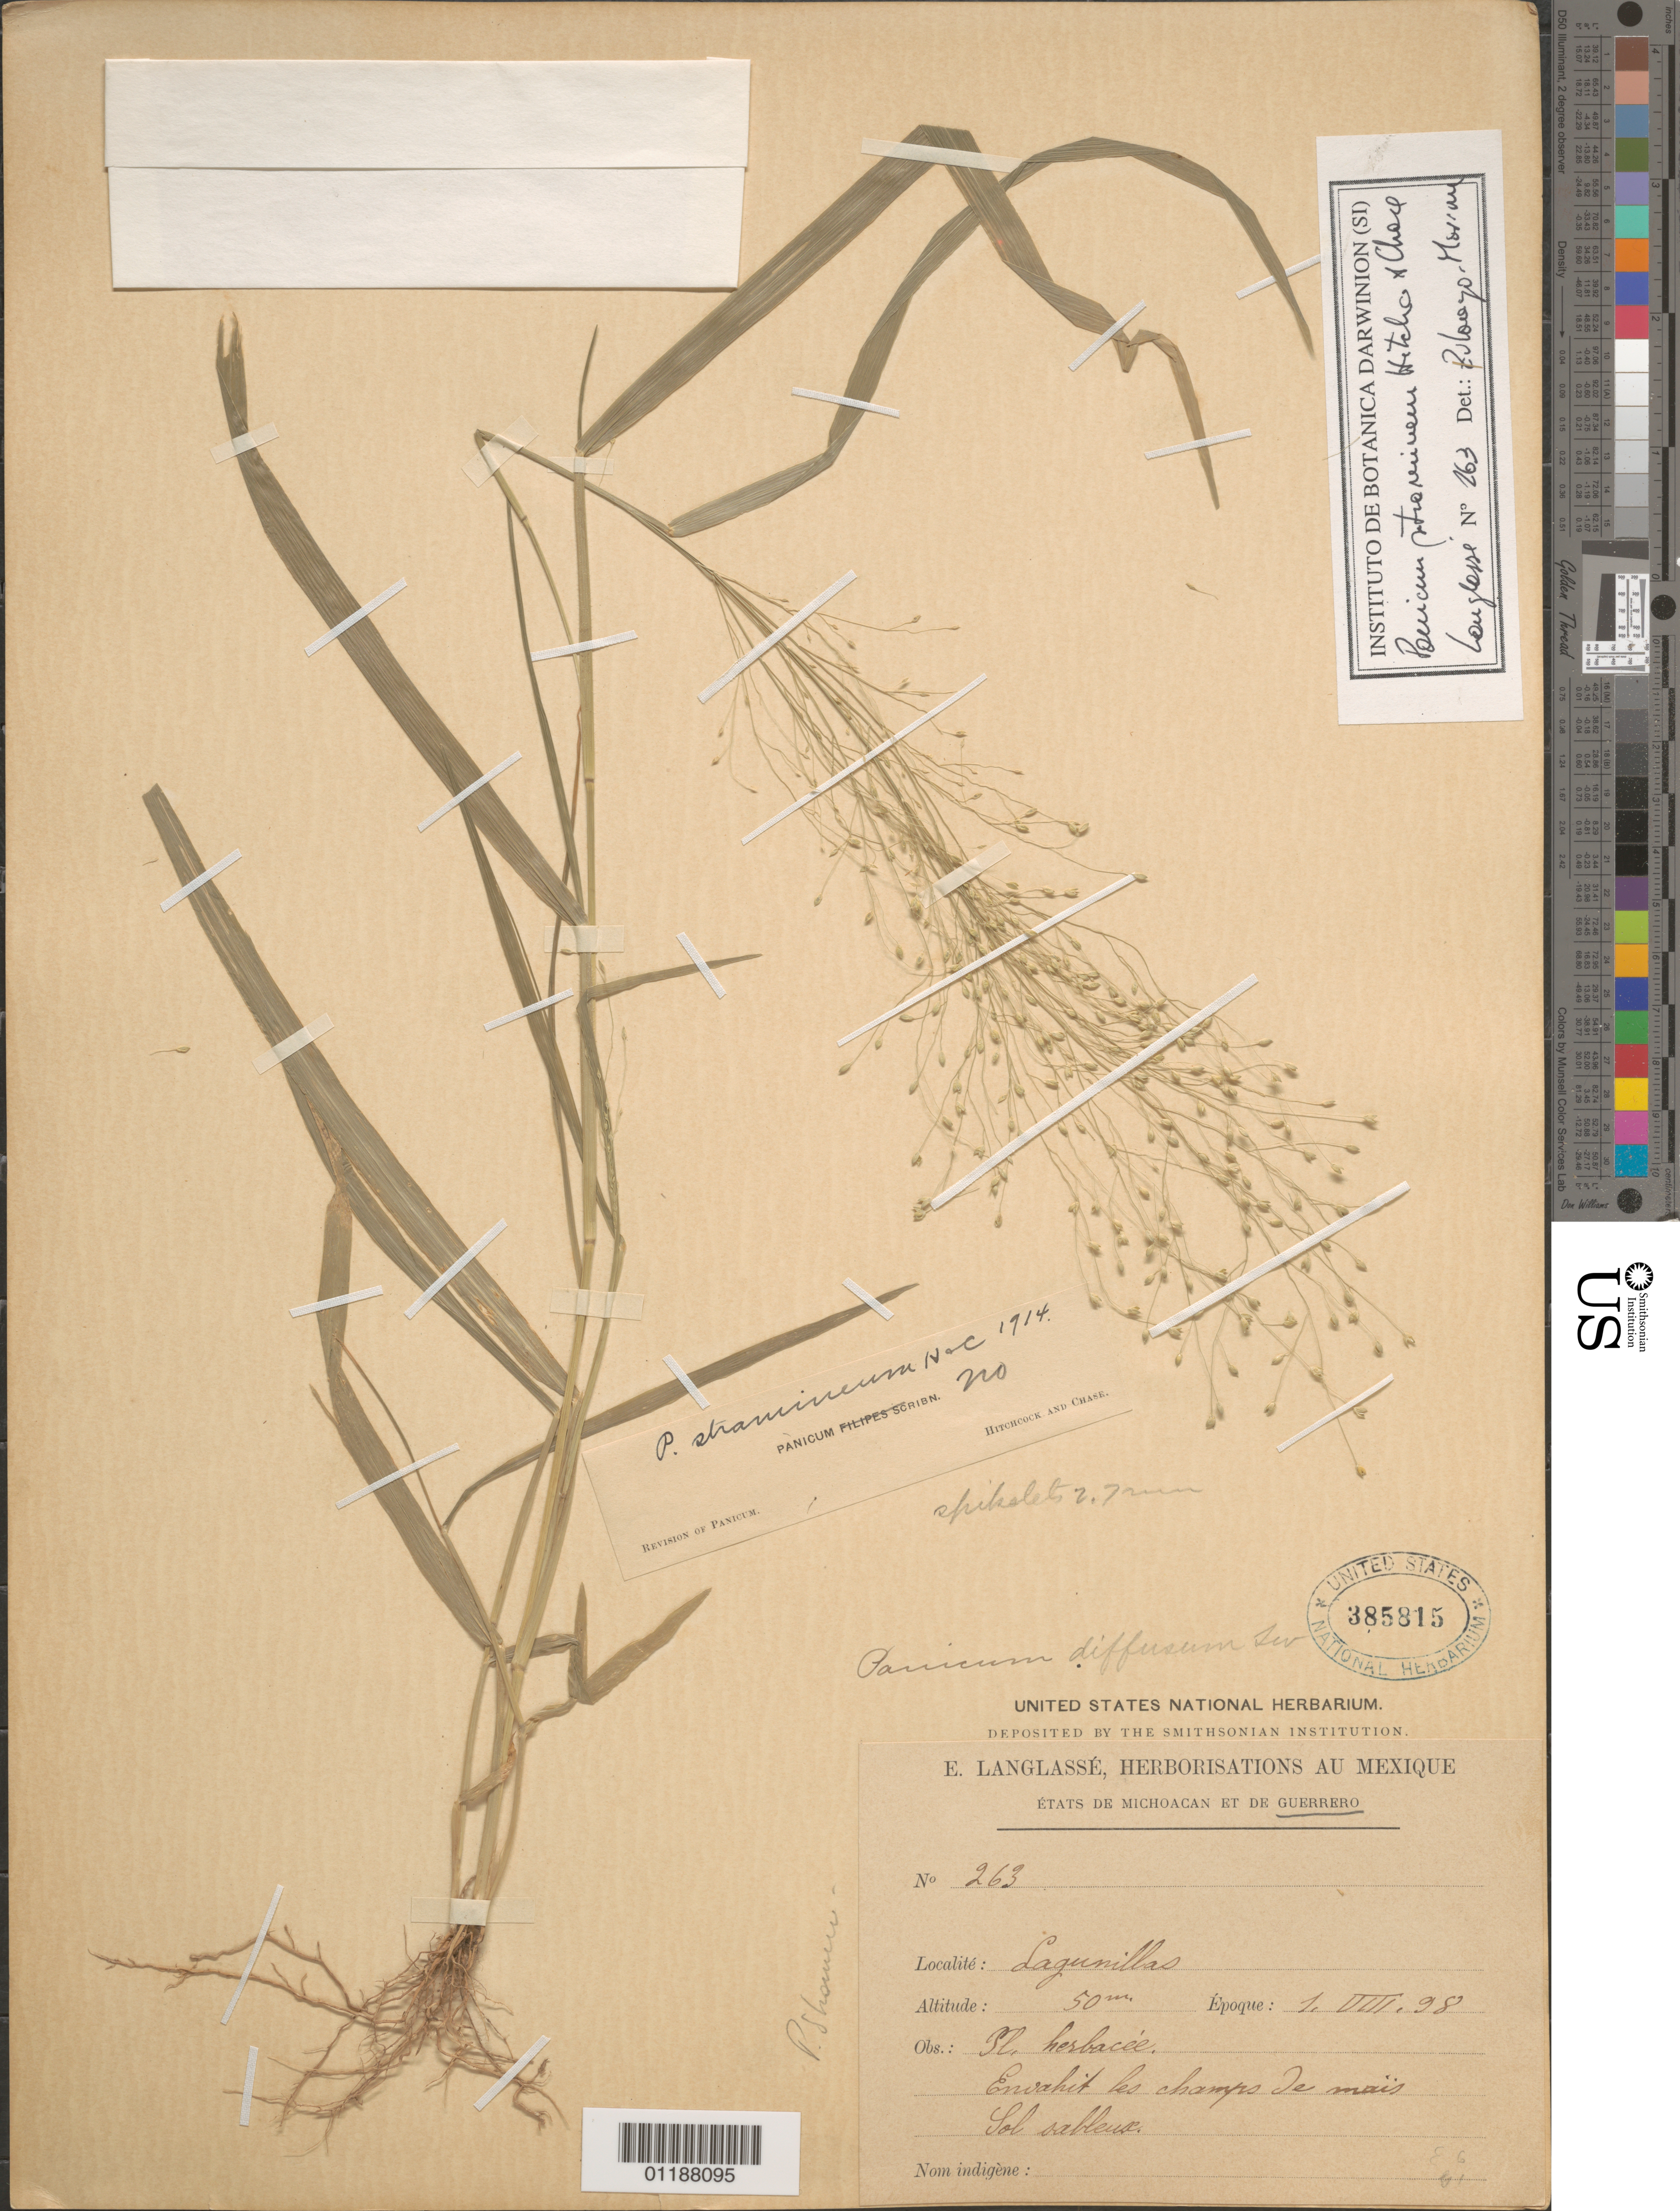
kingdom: Plantae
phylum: Tracheophyta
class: Liliopsida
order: Poales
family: Poaceae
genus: Panicum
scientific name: Panicum stramineum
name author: Hitchc. & Chase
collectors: E. Langlassé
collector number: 263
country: Mexico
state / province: Michoácan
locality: Lagunillas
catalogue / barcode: US 385815